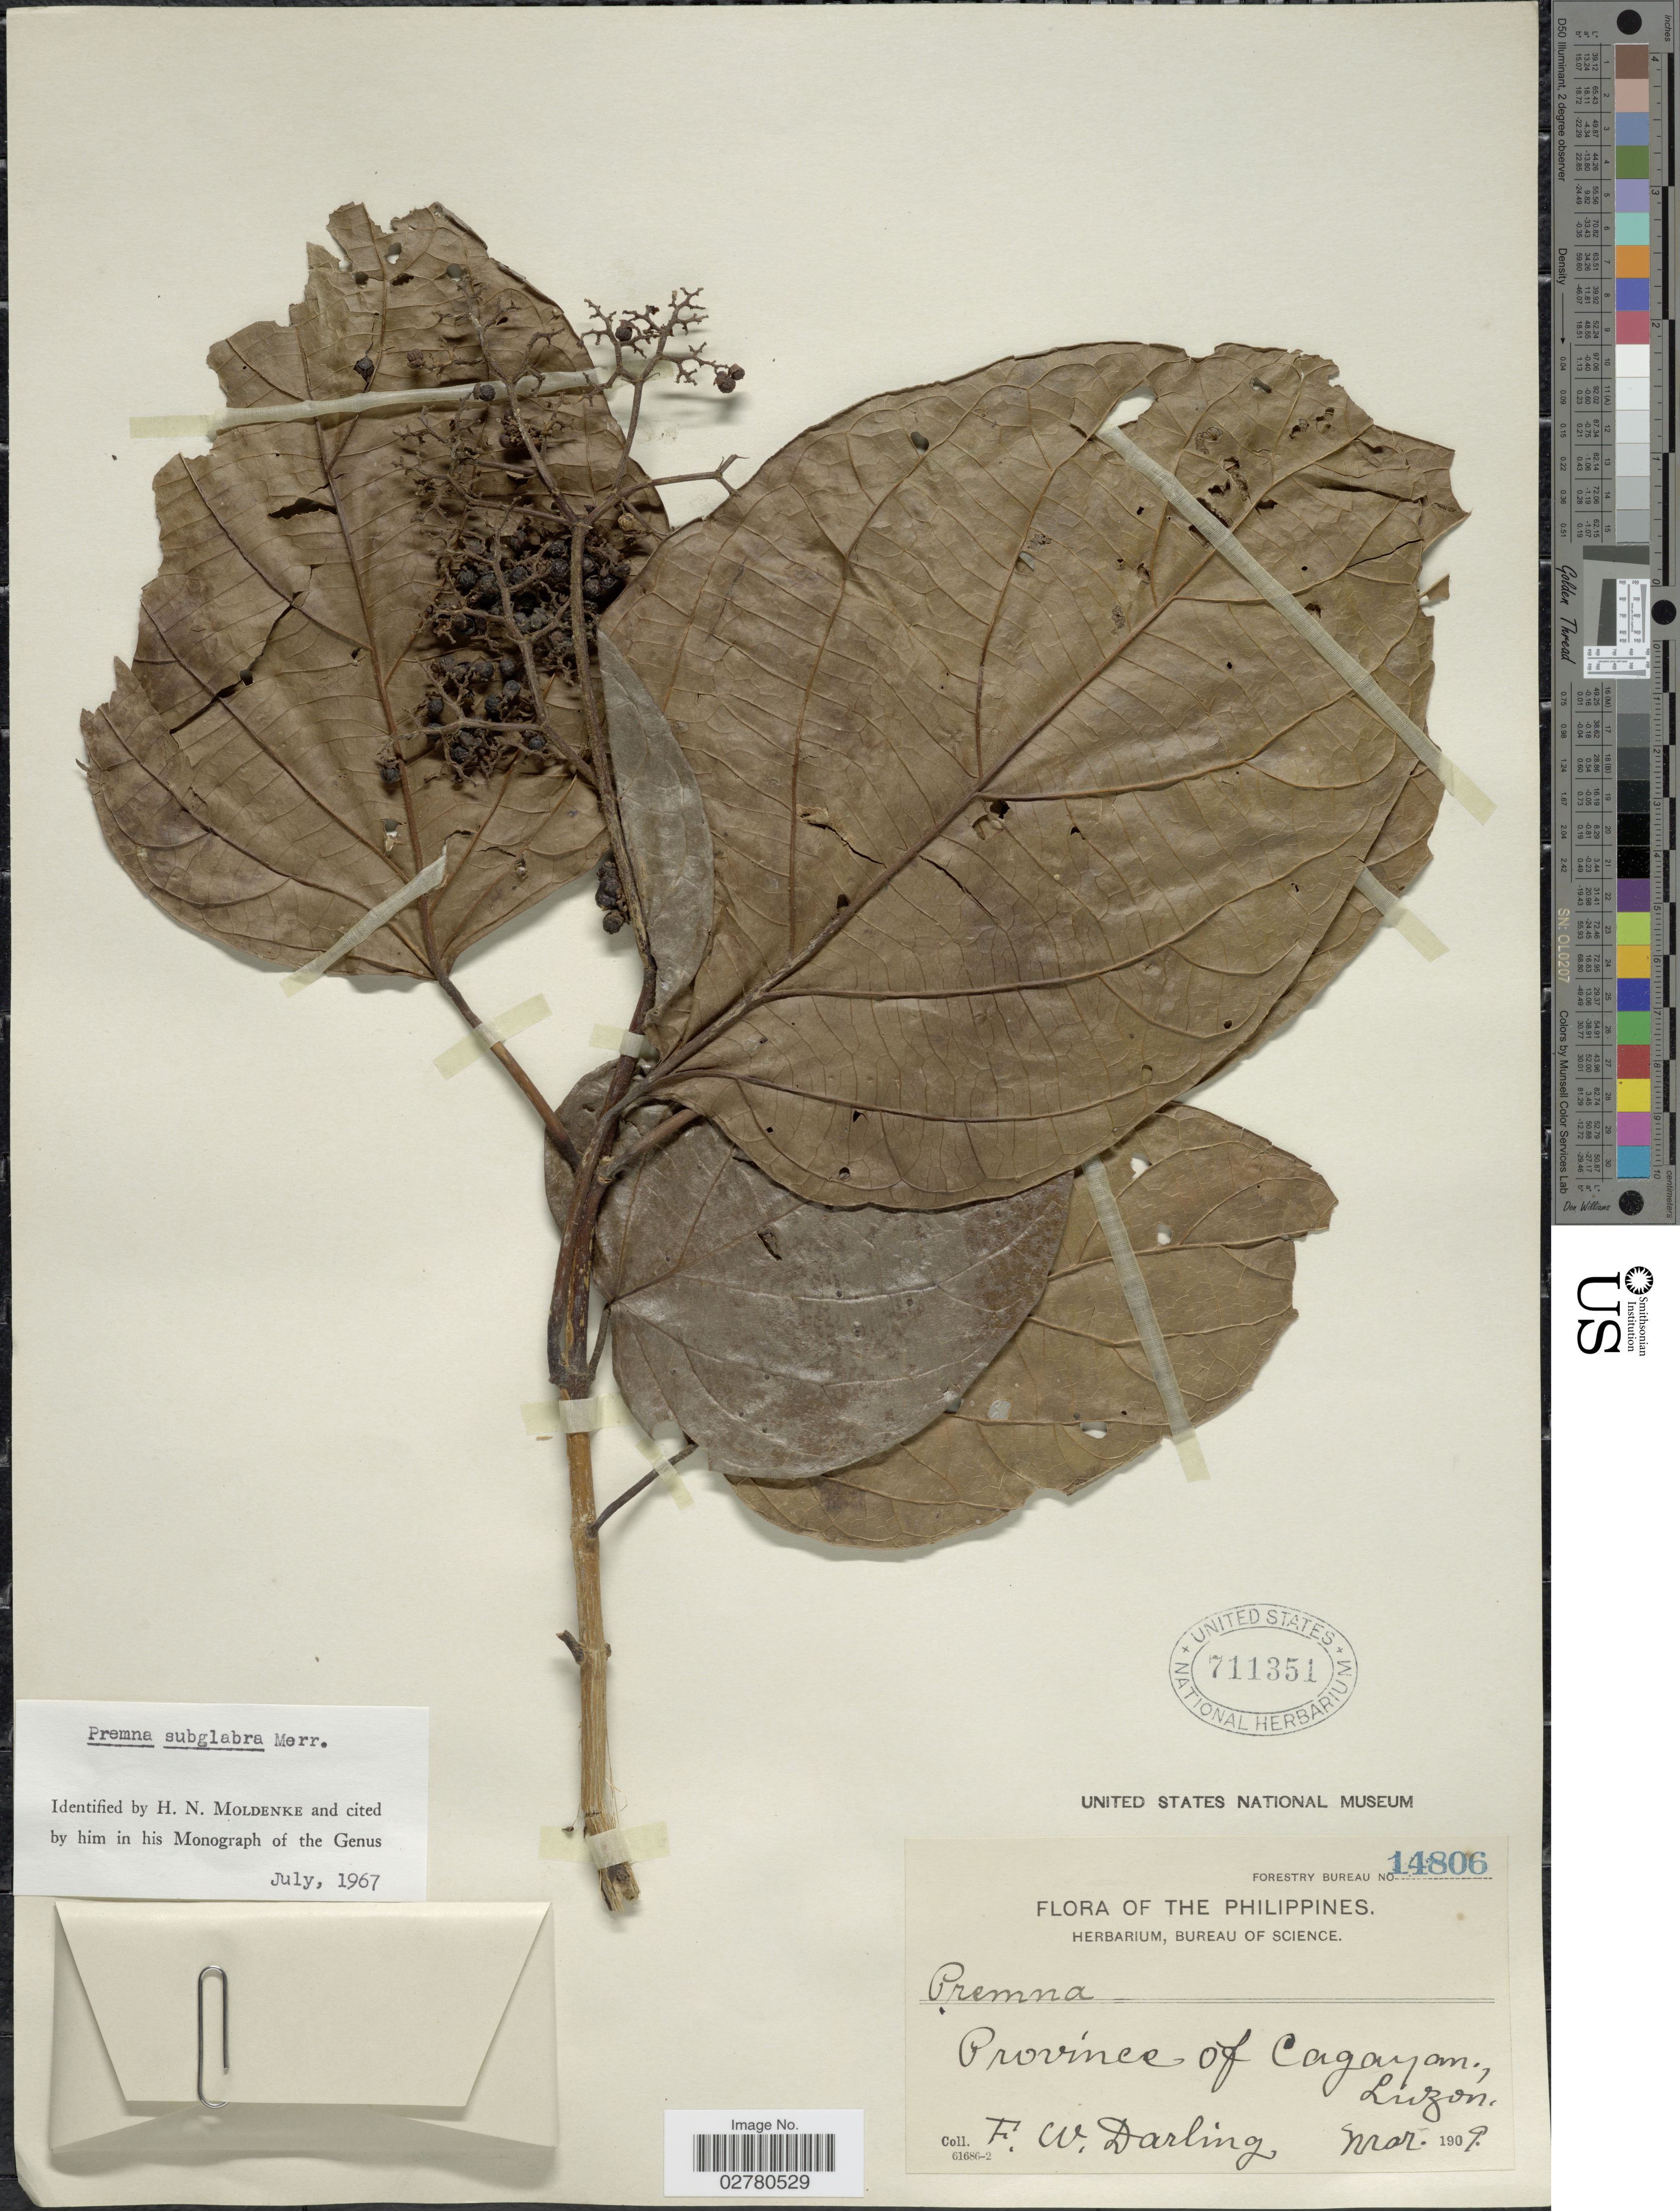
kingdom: Plantae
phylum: Tracheophyta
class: Magnoliopsida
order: Lamiales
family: Lamiaceae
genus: Premna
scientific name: Premna subglabra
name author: Merr.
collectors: F. Darling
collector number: Bureau of Science 14806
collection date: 1909-03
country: Philippines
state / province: Cagayan Valley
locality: Province of Cagayan, Luzon.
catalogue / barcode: US 711351